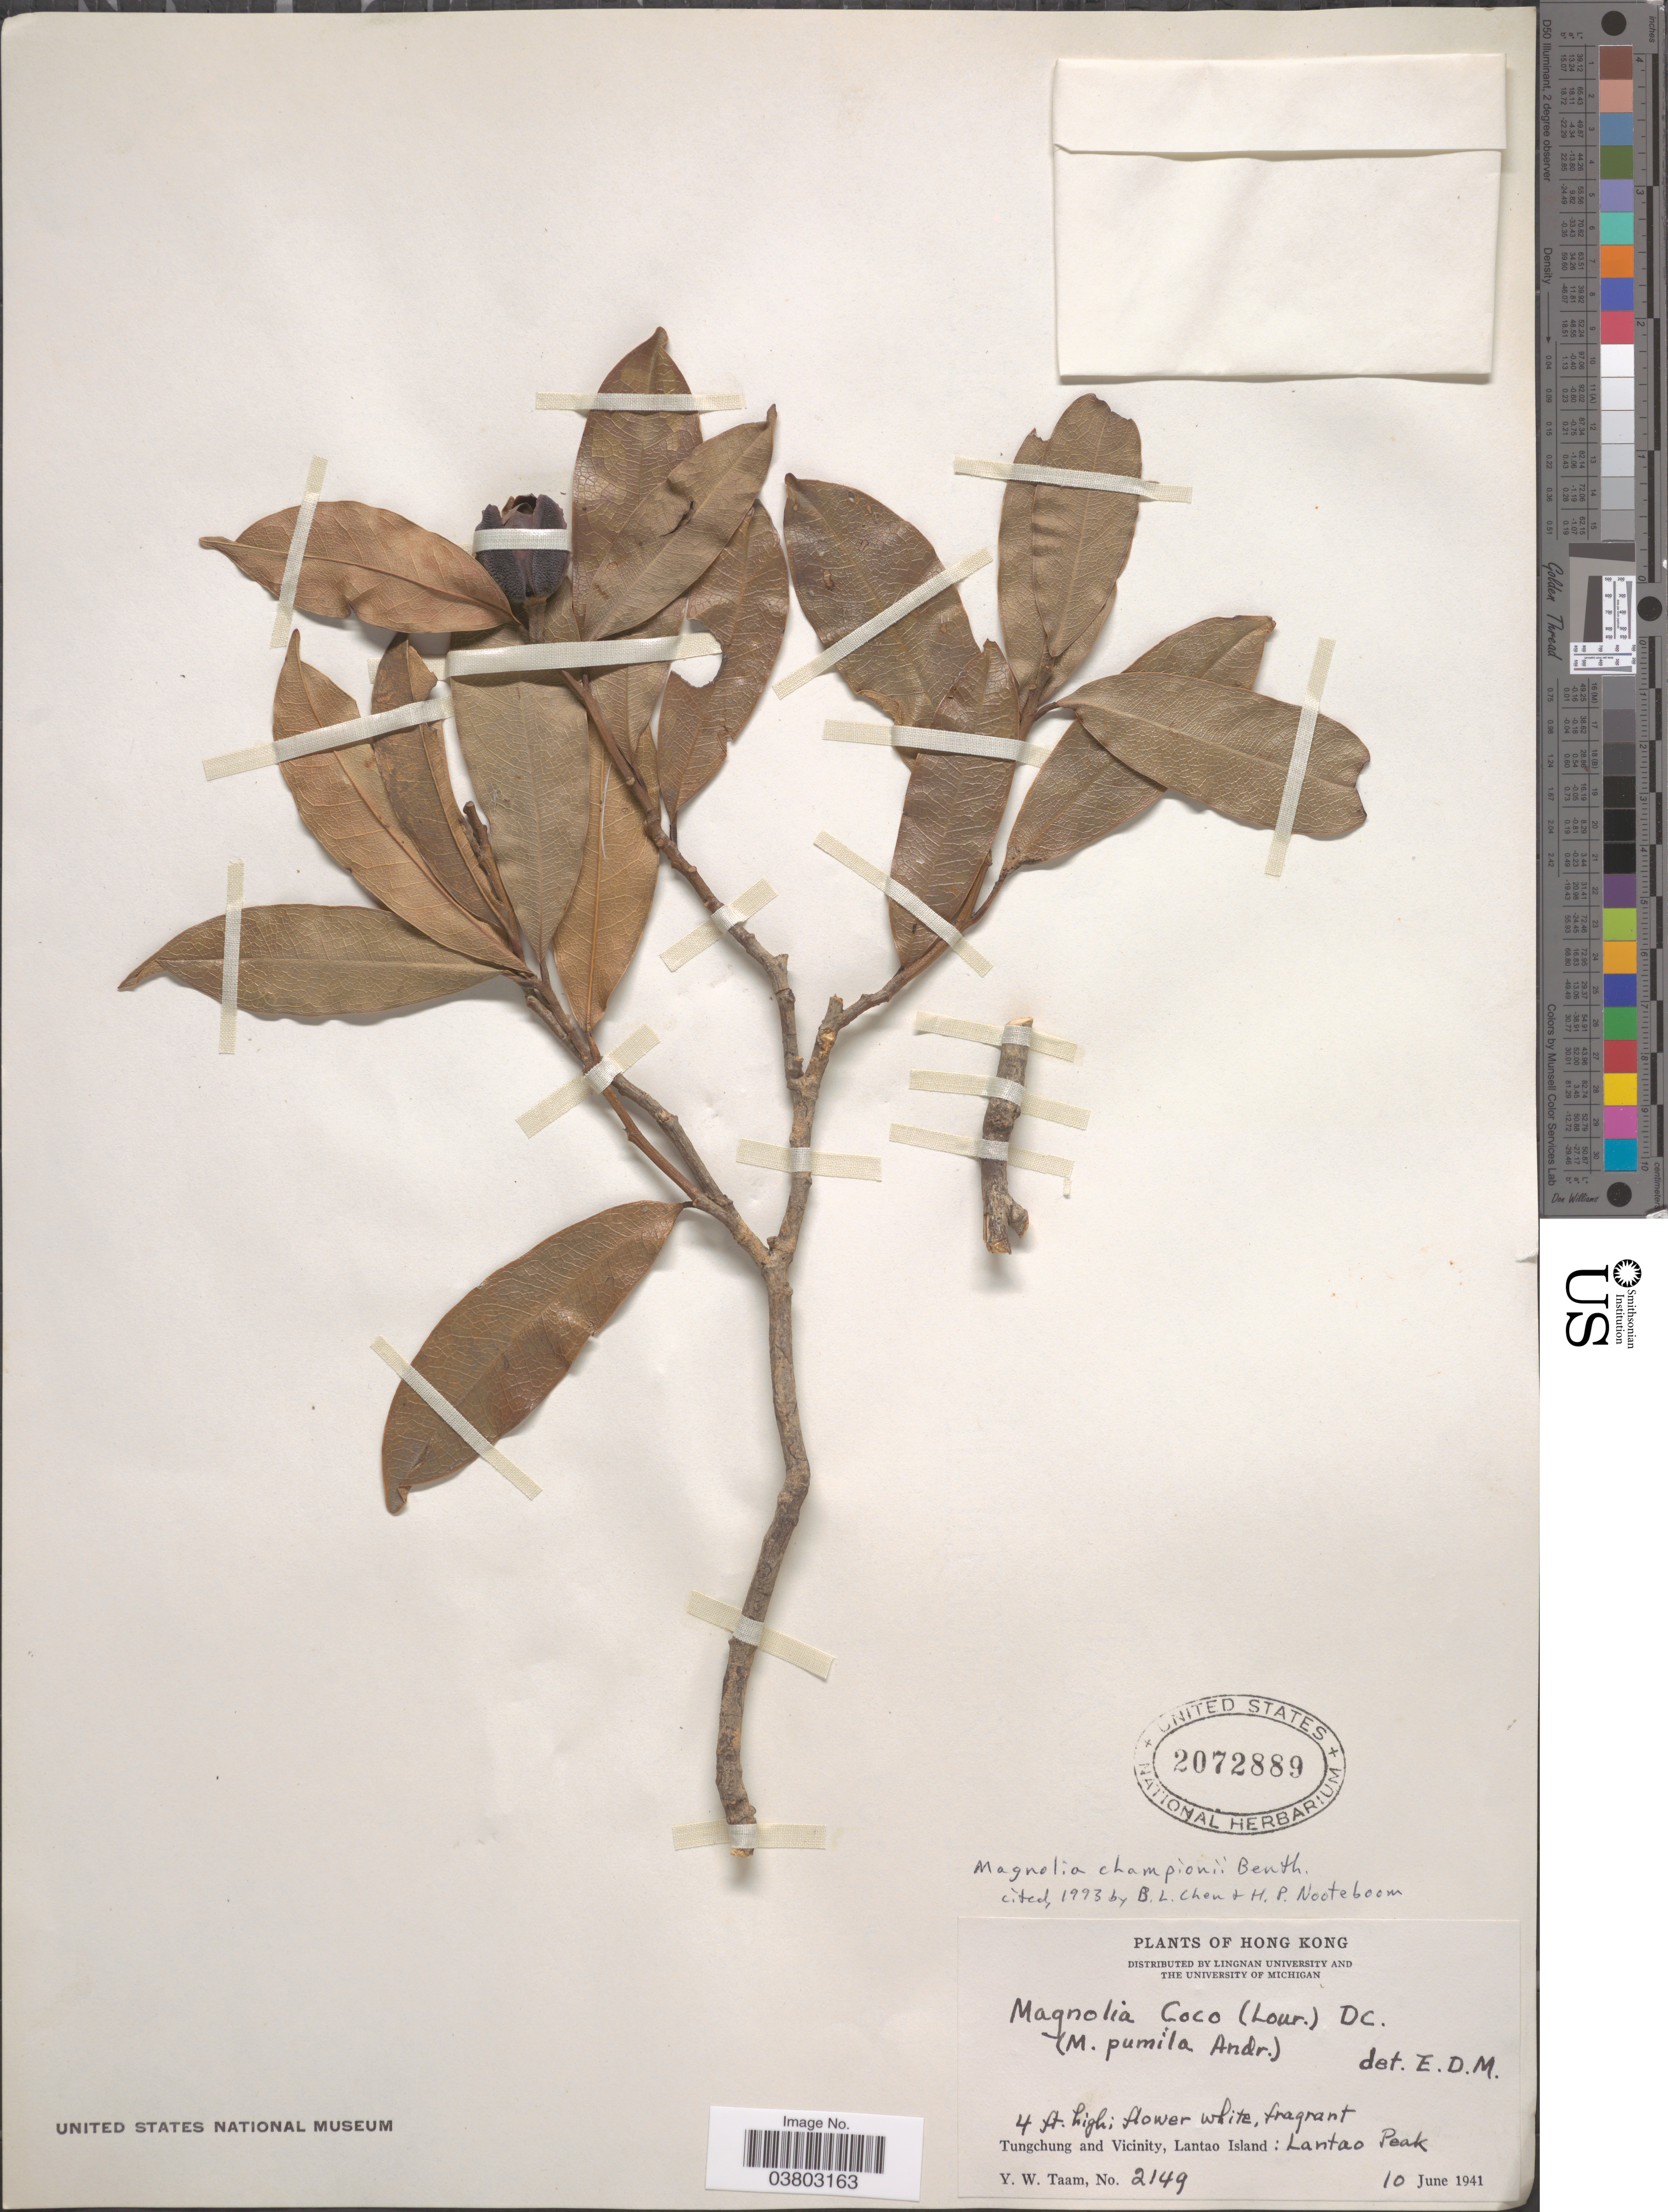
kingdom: Plantae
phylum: Tracheophyta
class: Magnoliopsida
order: Magnoliales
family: Magnoliaceae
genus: Magnolia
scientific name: Magnolia coco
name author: (Lour.) DC.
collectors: Y. W. Taam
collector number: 2149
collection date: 1941-06-10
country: China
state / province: Hong Kong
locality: Tungchung and Vicinity, Lantao Island: Lantao Peak.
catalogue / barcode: US 2072889